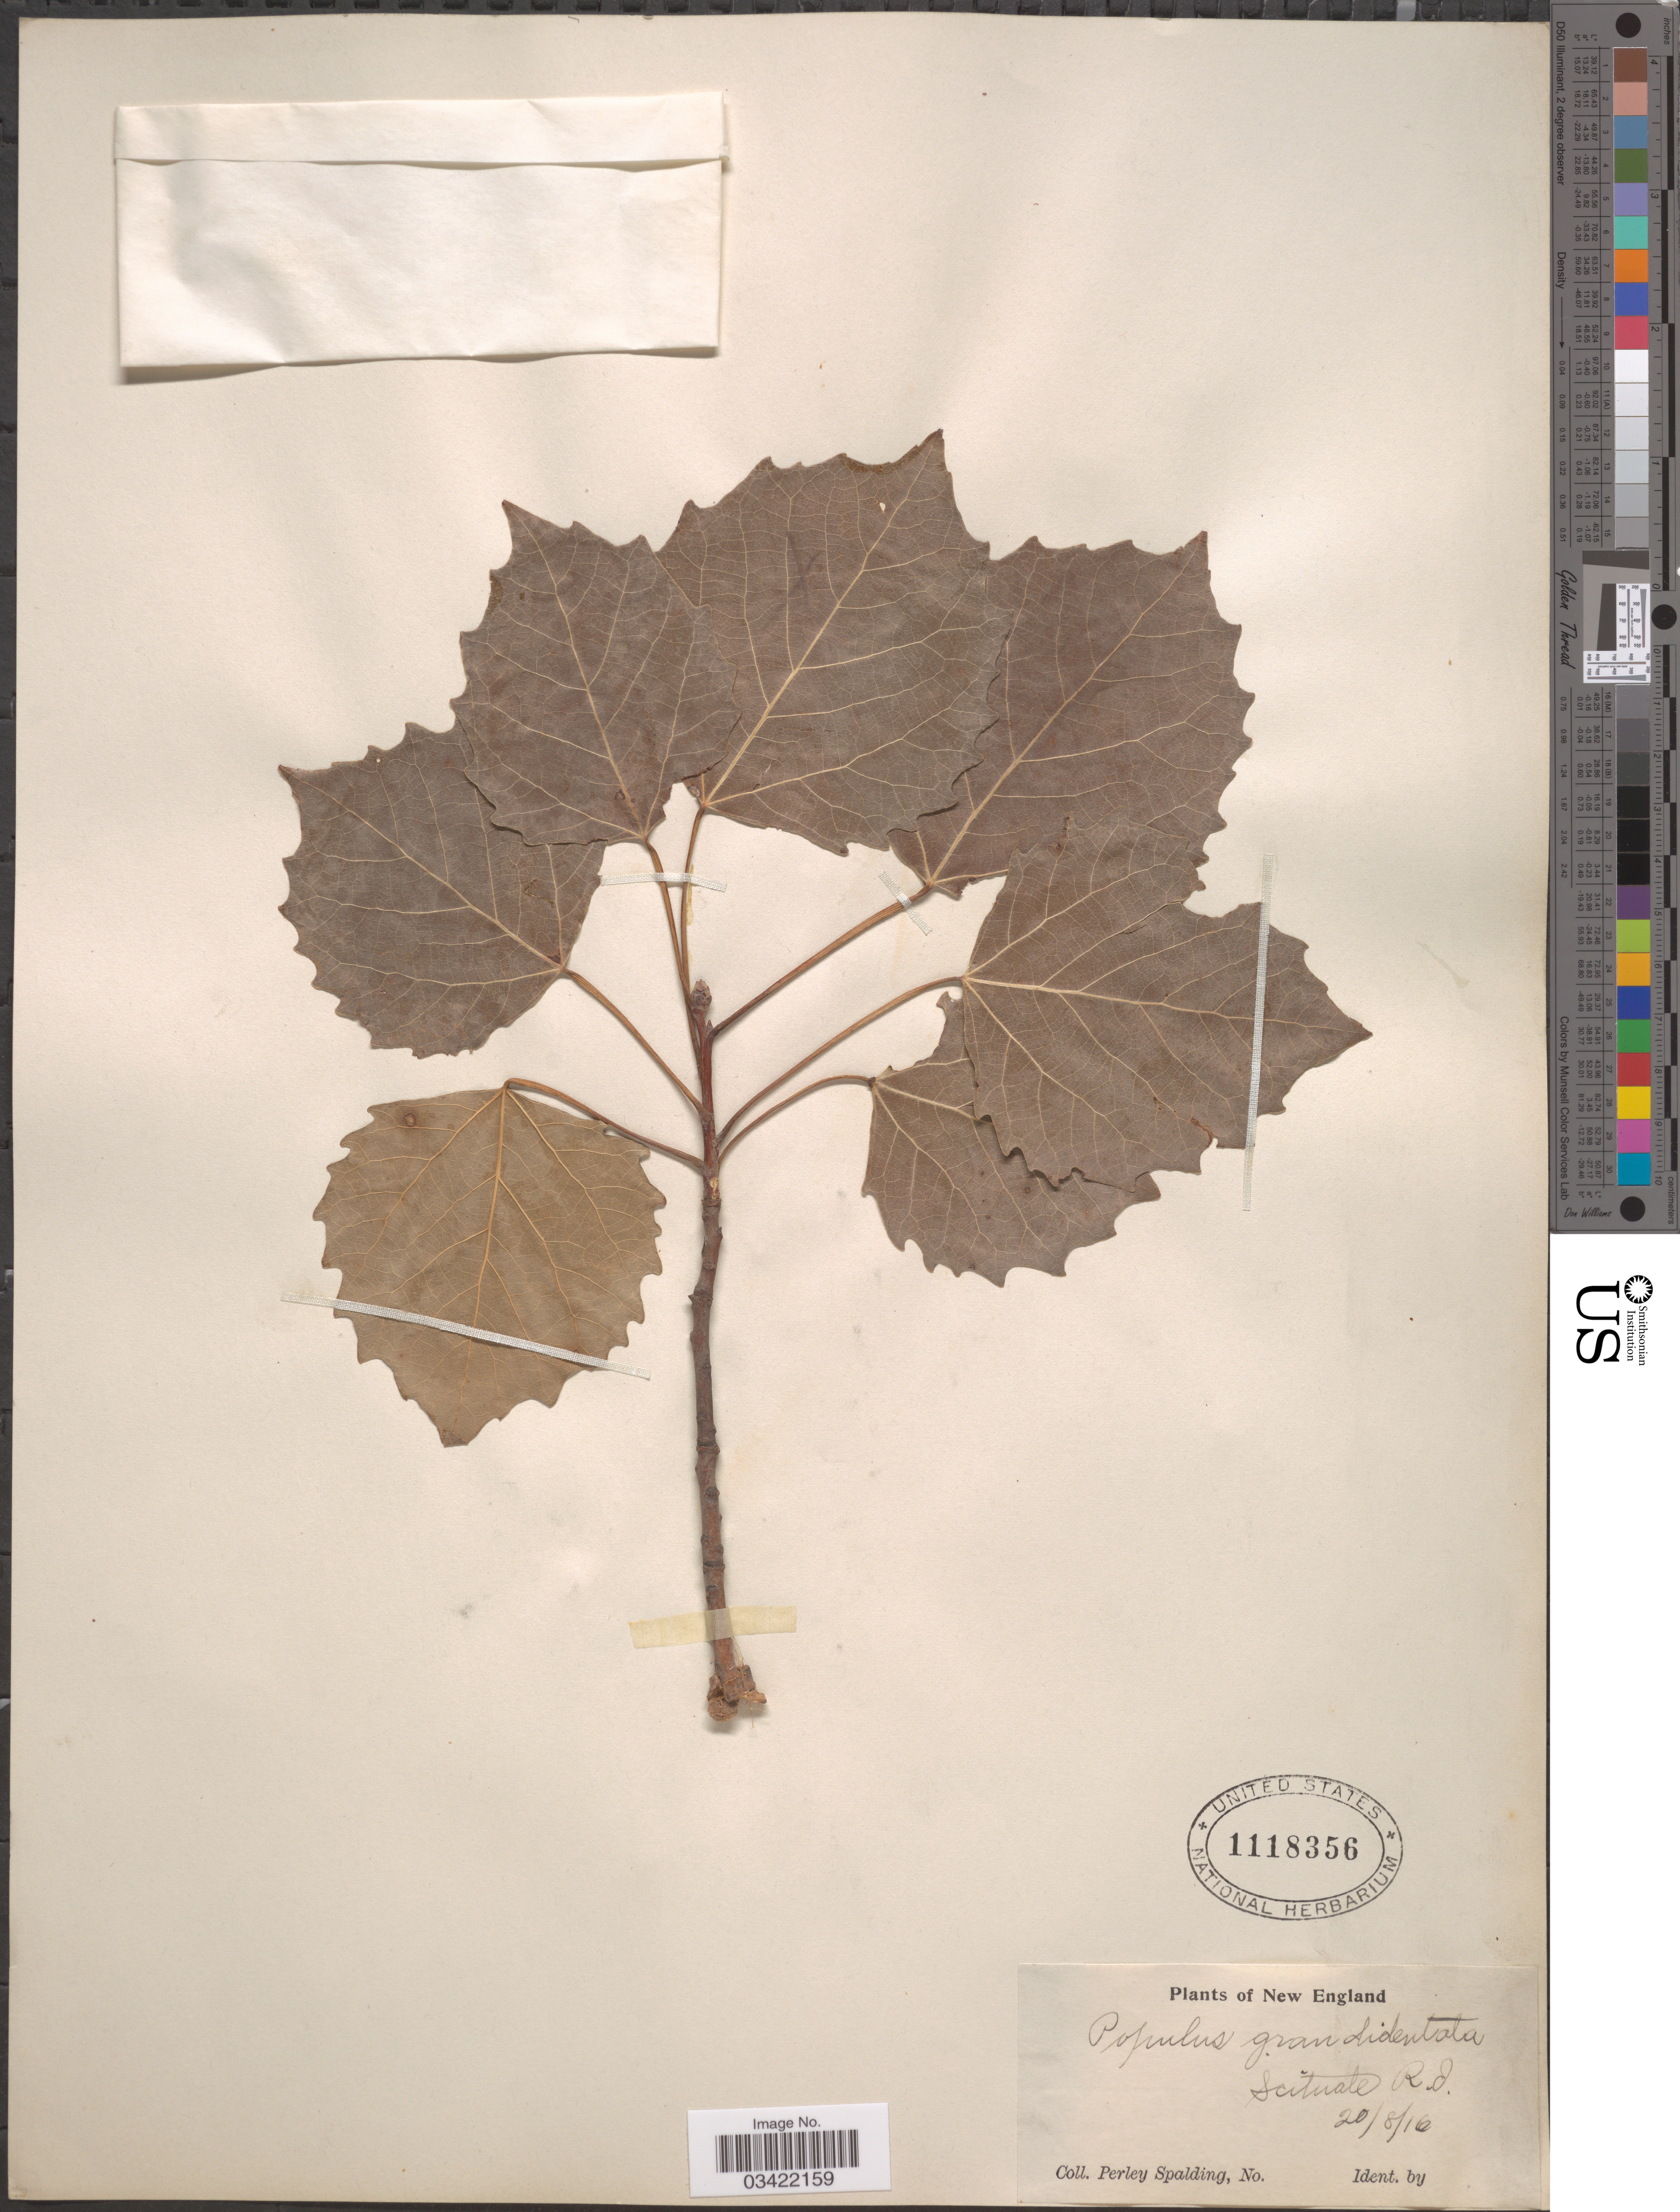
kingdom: Plantae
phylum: Tracheophyta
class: Magnoliopsida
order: Malpighiales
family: Salicaceae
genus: Populus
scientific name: Populus grandidentata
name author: Michx.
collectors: P. Spalding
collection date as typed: Transcribed d/m/y: 20/8/16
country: United States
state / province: Rhode Island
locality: New England. Scituate.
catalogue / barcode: US 1118356